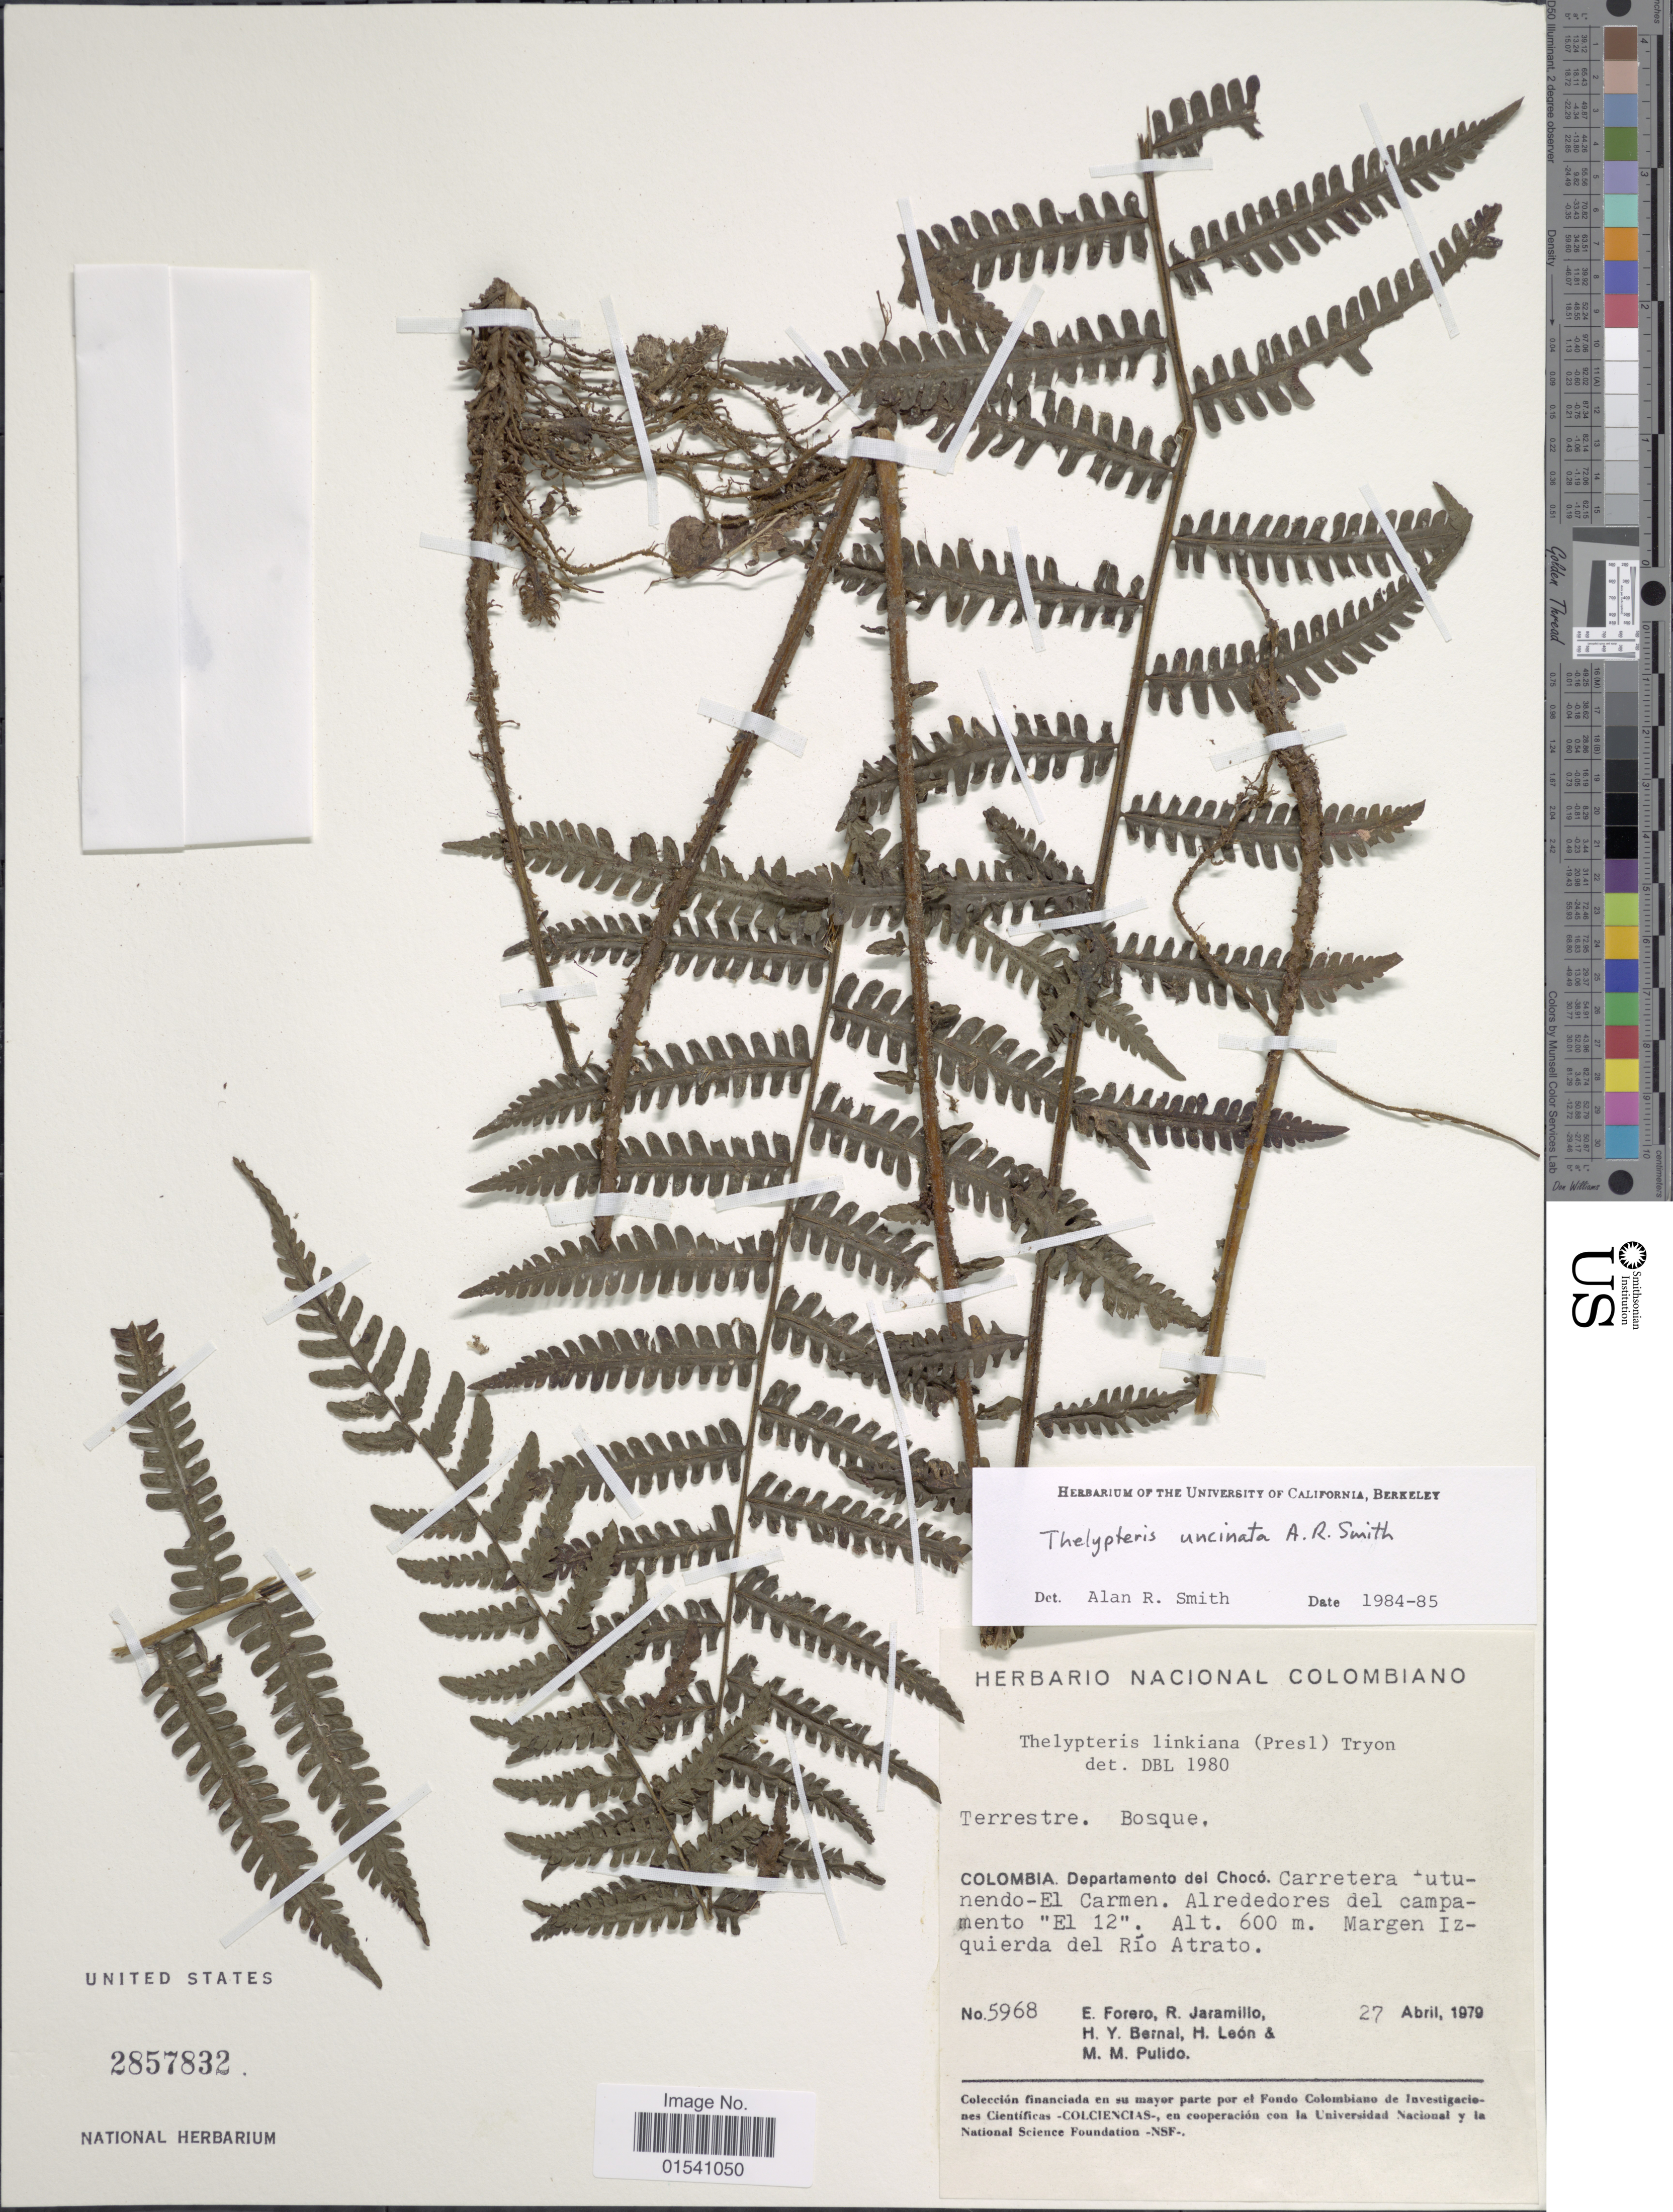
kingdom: Plantae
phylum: Tracheophyta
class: Polypodiopsida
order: Polypodiales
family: Thelypteridaceae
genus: Amauropelta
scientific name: Amauropelta uncinata (A.R. Sm.) comb. nov., ined 2015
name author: (A.R. Sm.)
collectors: E. Forero, R. Jaramillo M., H. Y. Bernal, H. León & M. Pulido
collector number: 5968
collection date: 1979-04-27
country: Colombia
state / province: Chocó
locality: Departmento del Chocó. Carretera Tutunendo-El Carmen. Alrededores del campamento 'El 12'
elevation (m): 600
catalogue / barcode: US 2857832